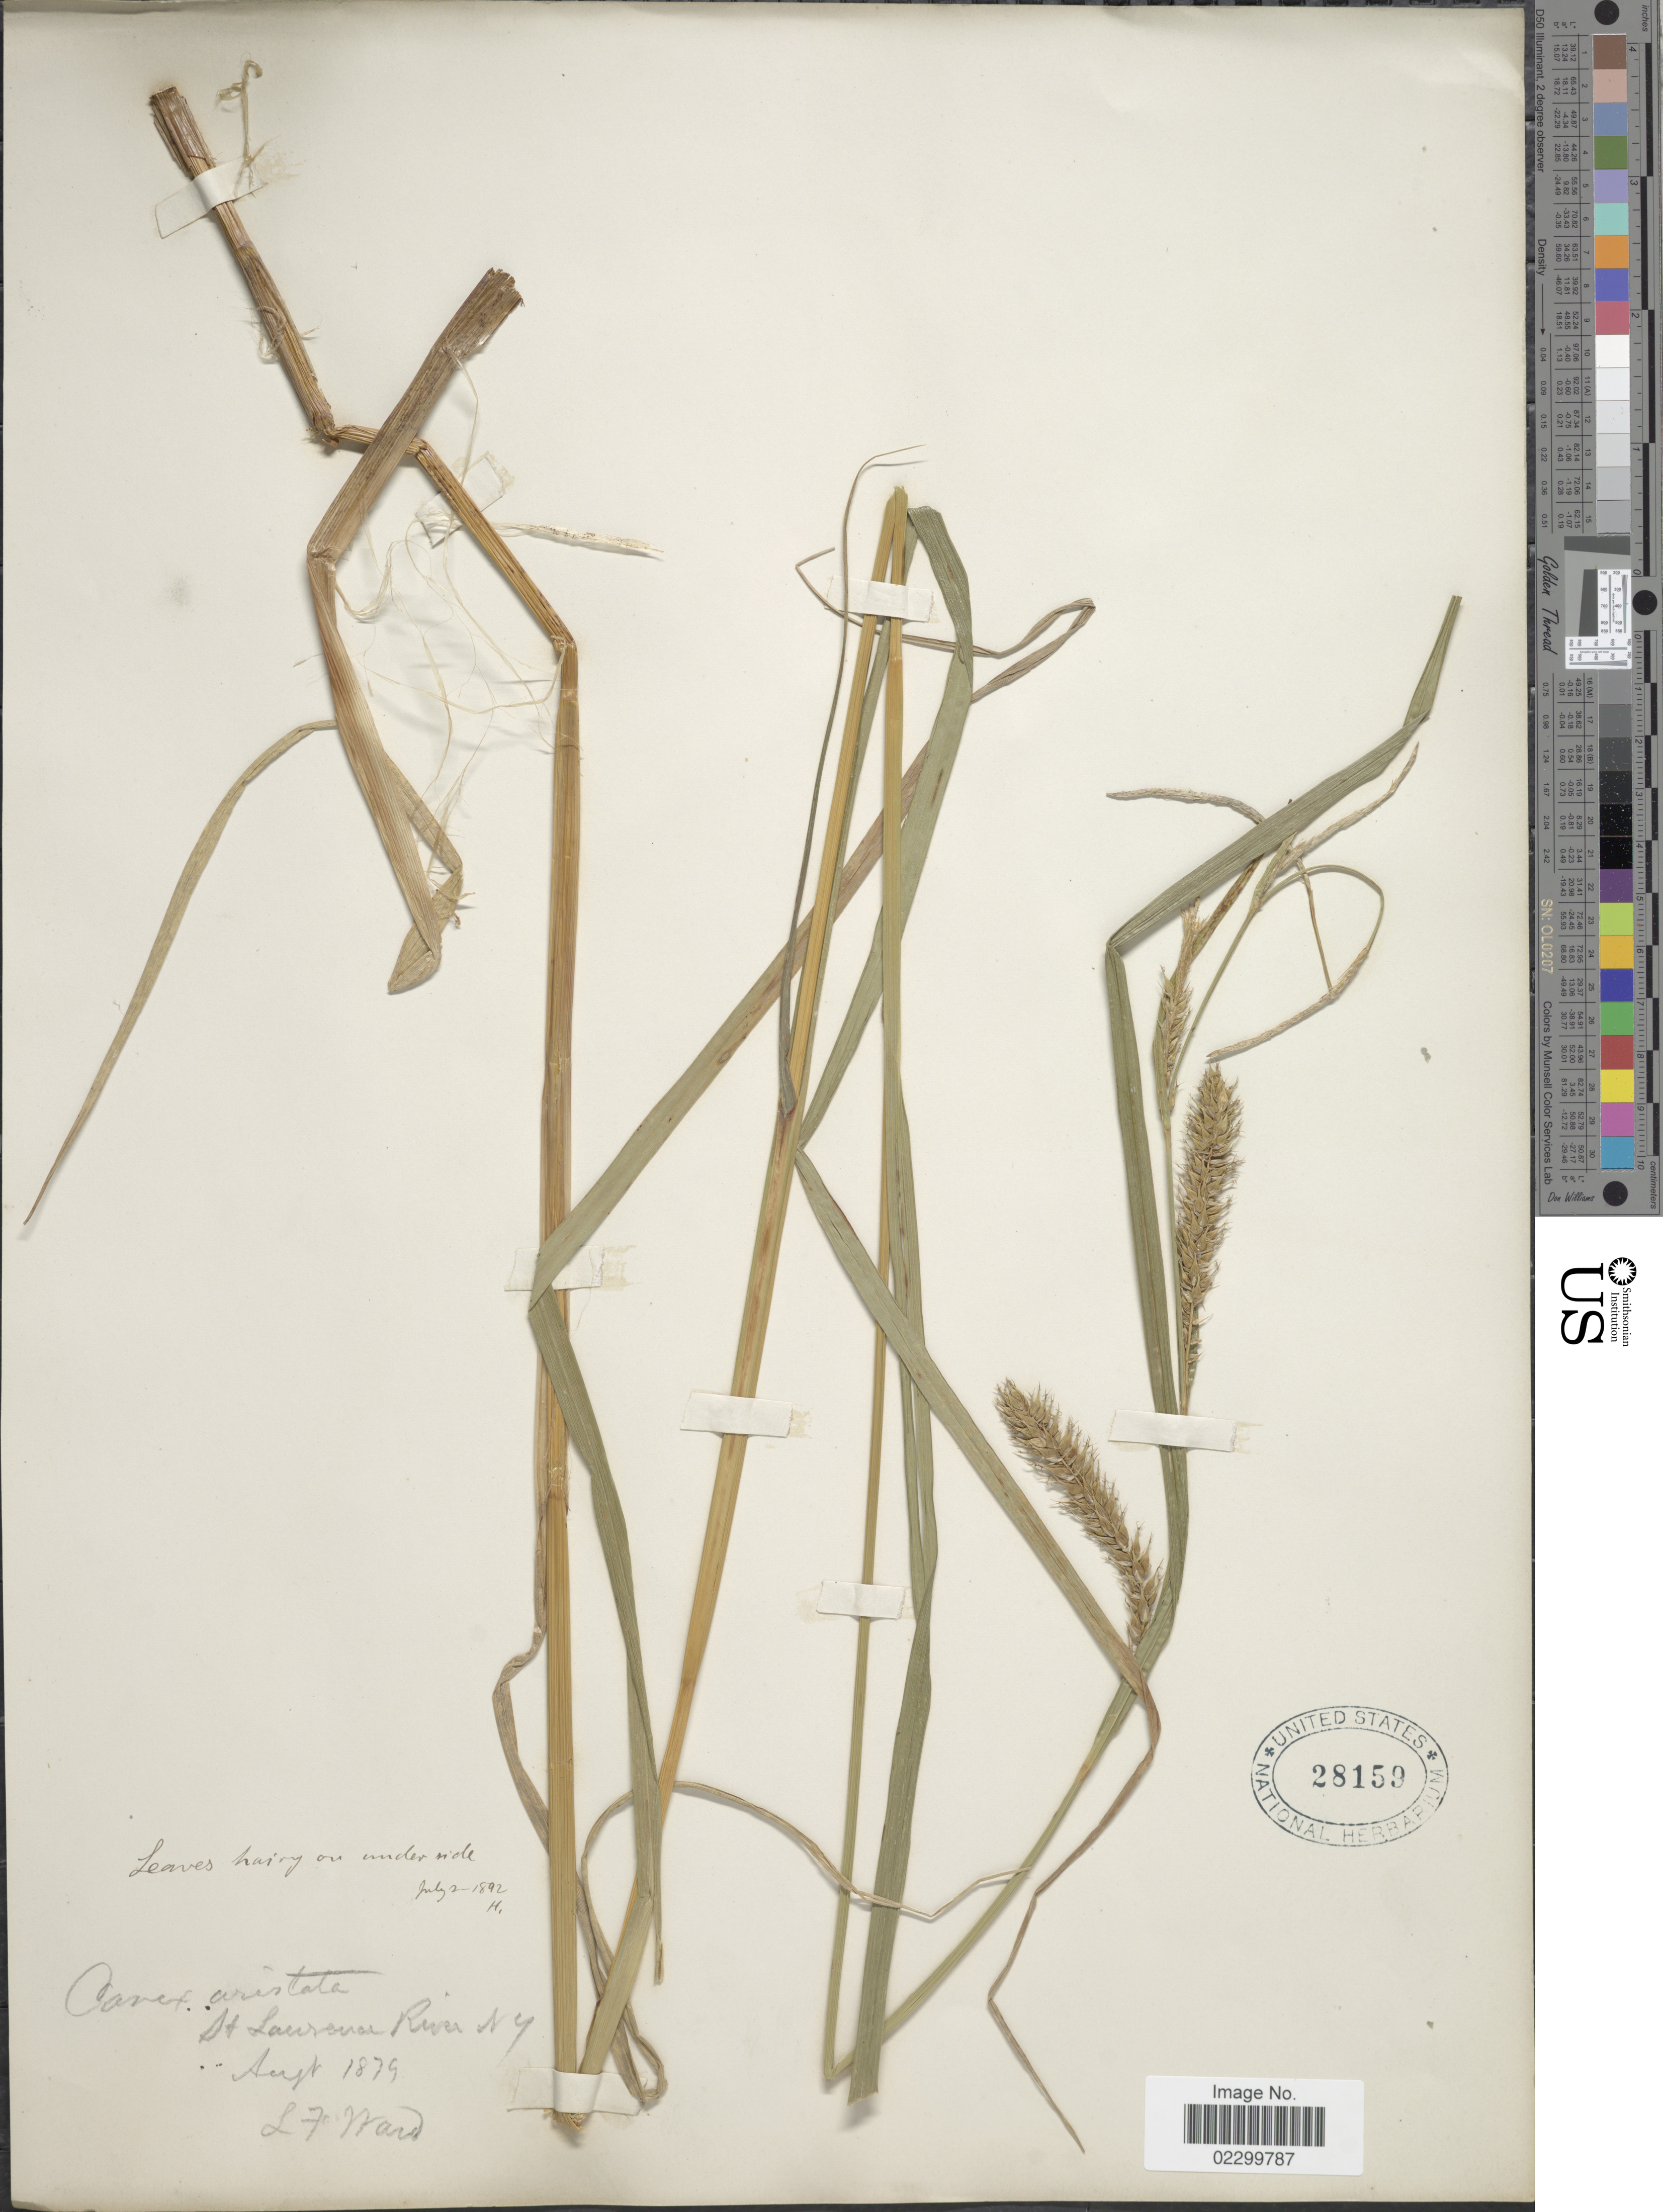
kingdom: Plantae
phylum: Tracheophyta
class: Liliopsida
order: Poales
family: Cyperaceae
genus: Carex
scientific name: Carex atherodes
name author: Spreng.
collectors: L. Ward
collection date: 1879-08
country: United States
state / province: New York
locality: St. Lawrence River.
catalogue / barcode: US 28159